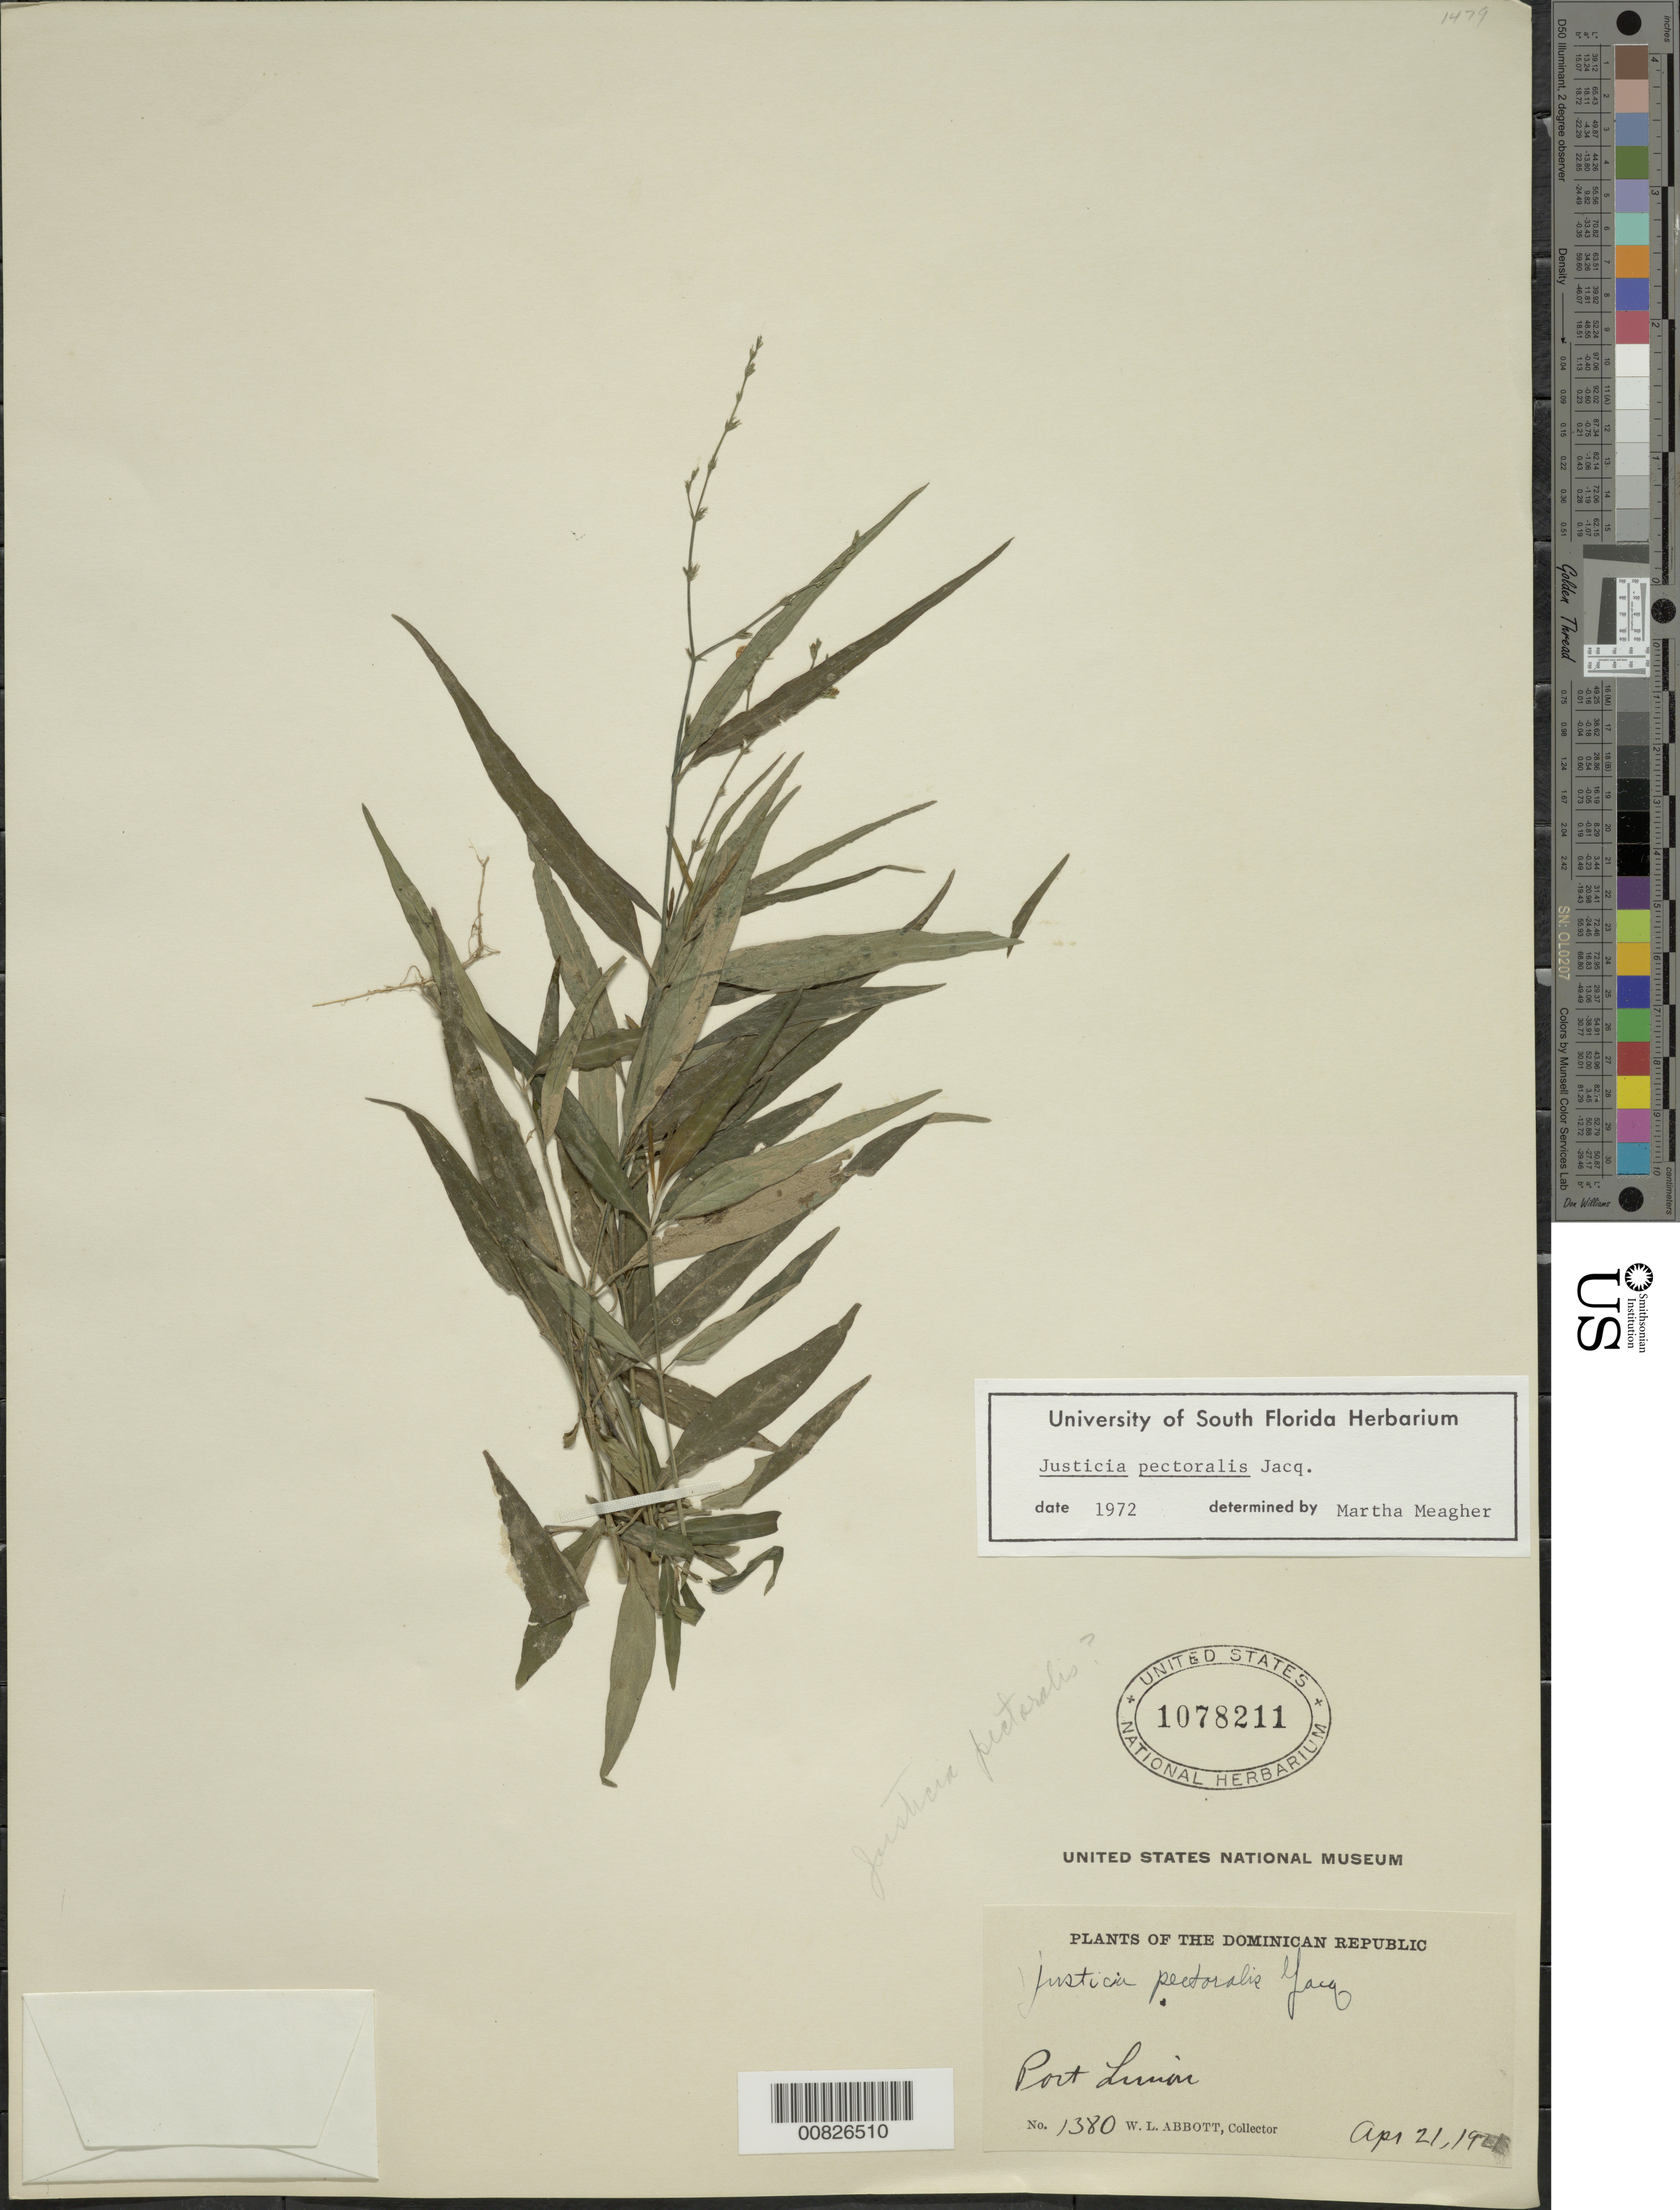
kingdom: Plantae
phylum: Tracheophyta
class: Magnoliopsida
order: Lamiales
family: Acanthaceae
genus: Justicia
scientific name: Justicia pectoralis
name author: Jacq.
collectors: W. L. Abbott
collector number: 1380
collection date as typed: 21 Apr 1921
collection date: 1921-04-21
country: Dominican Republic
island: Hispaniola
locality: Port Limon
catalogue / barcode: US 1078211